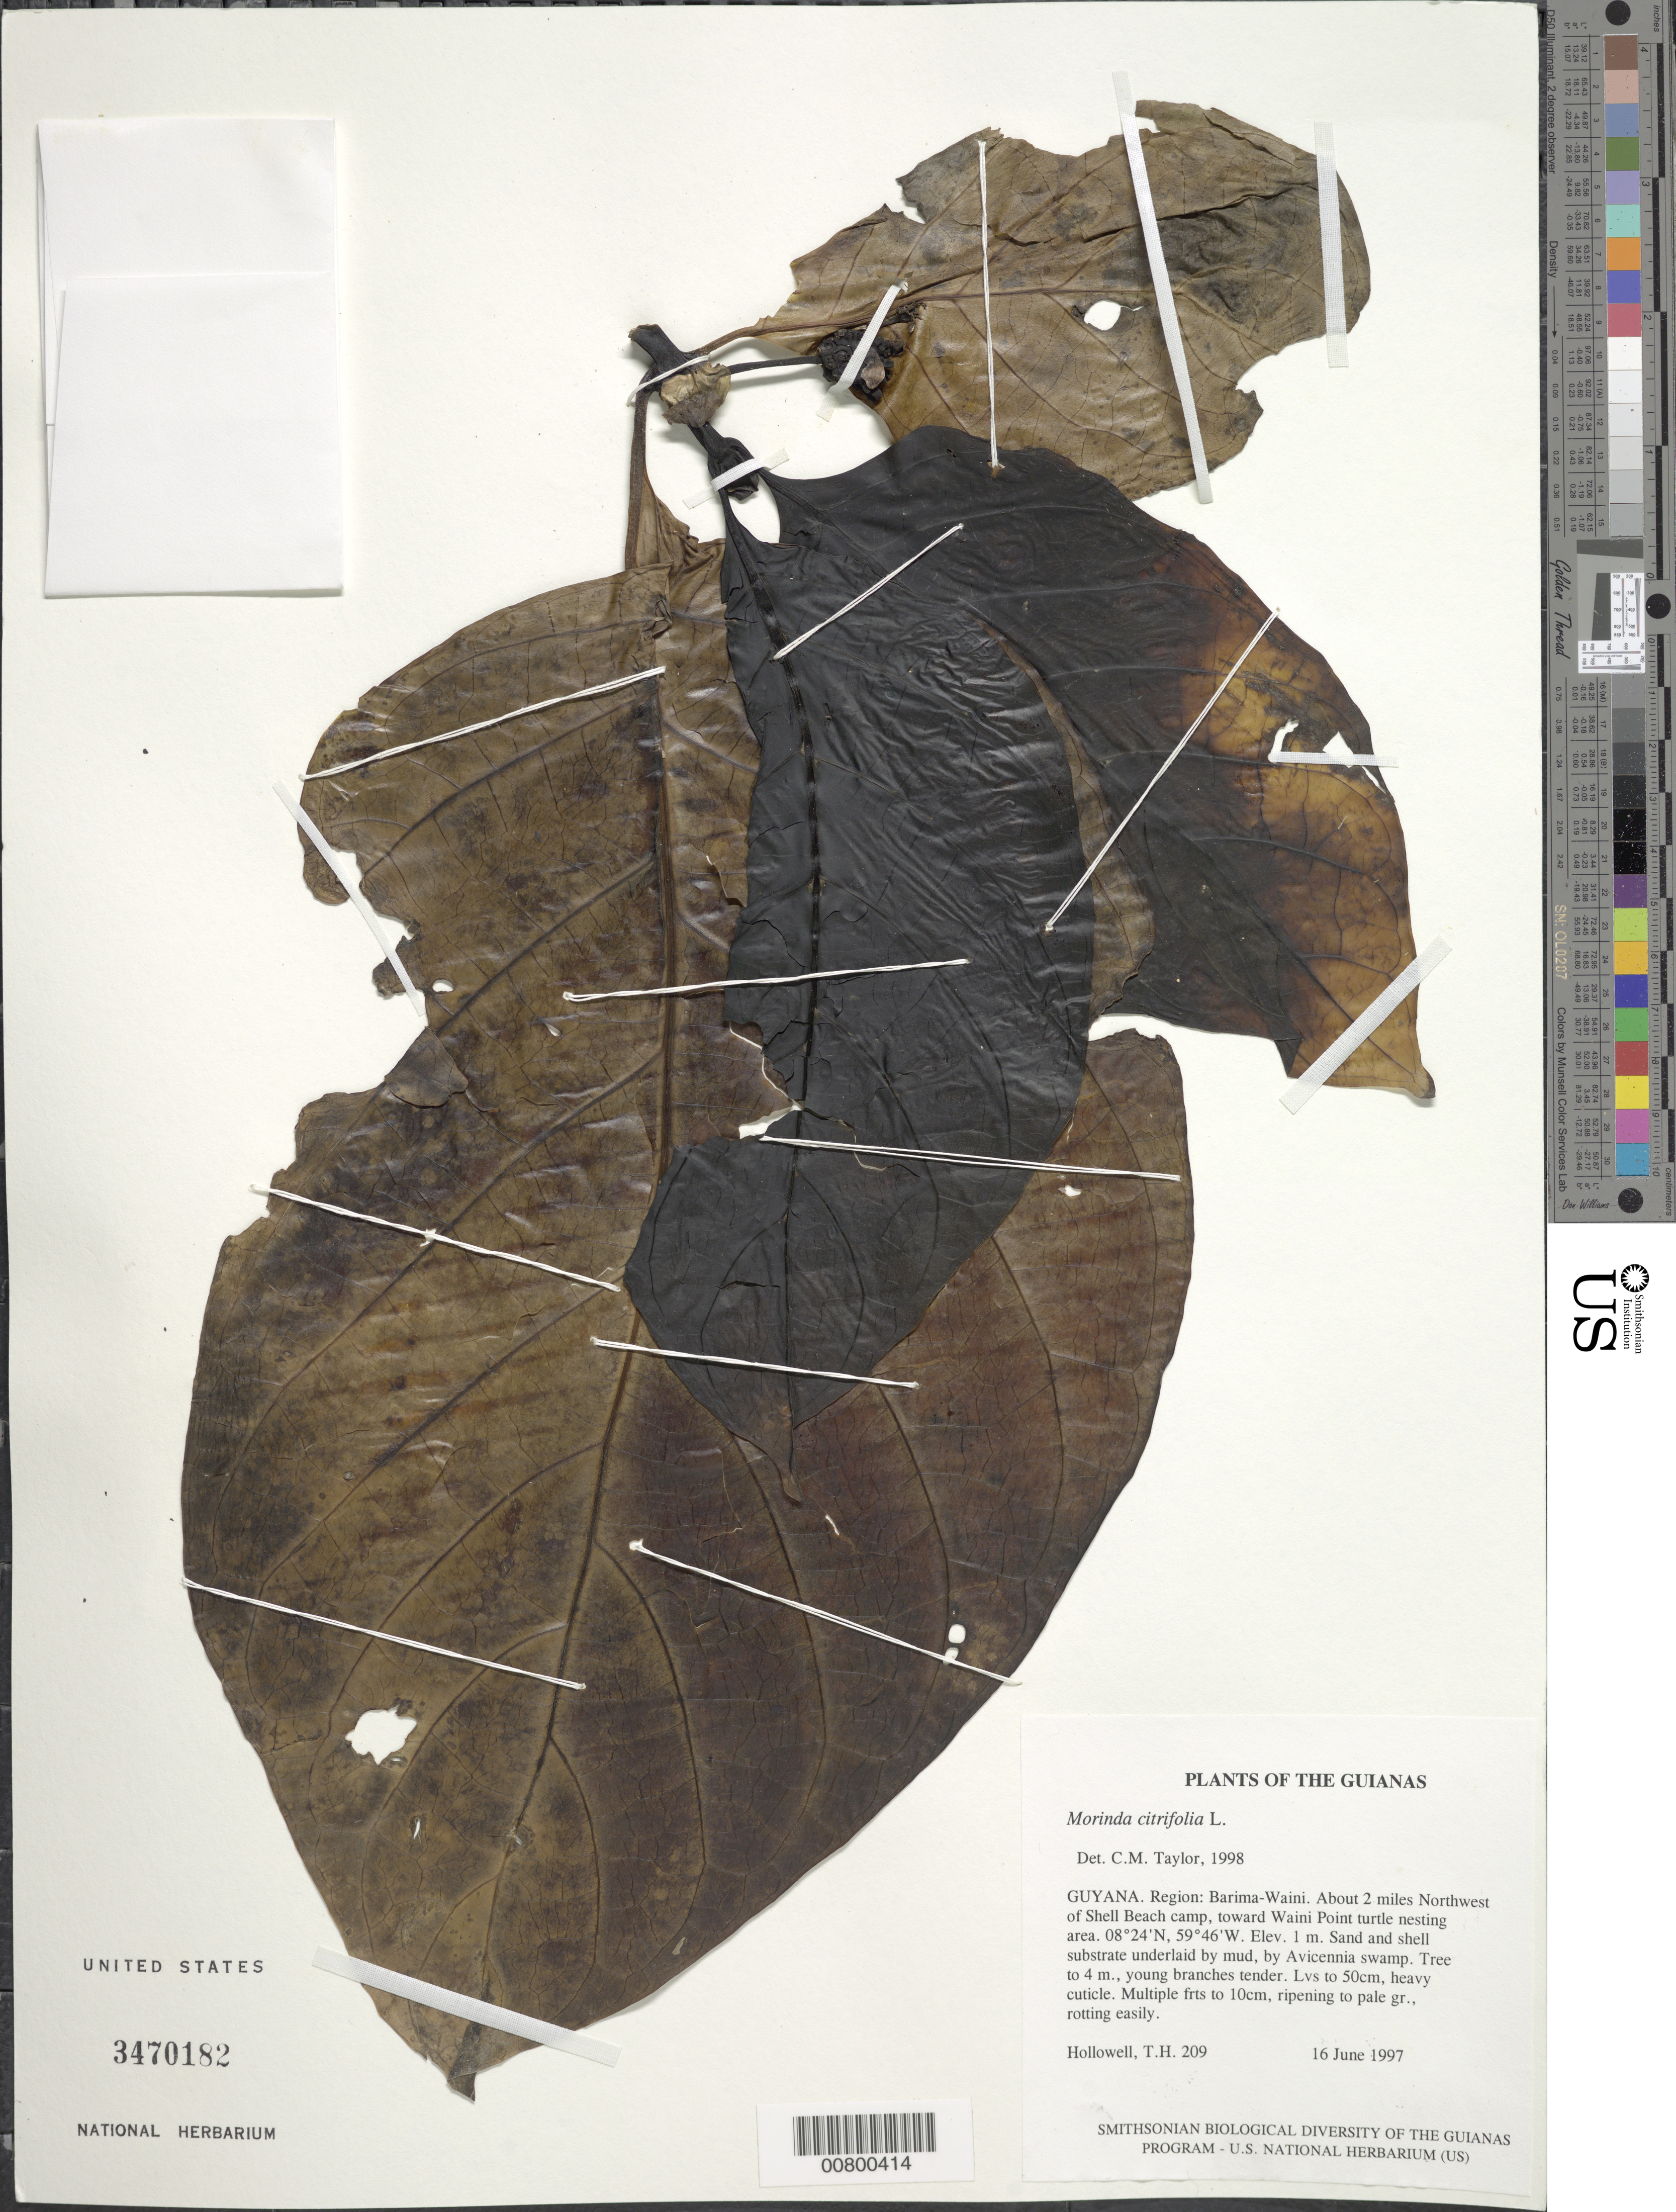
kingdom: Plantae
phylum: Tracheophyta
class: Magnoliopsida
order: Lamiales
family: Linderniaceae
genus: Lindernia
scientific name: Lindernia diffusa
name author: (L.) Wettst.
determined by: Qualls, D. A.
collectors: J. A. Molina & F. A. Barkley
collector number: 18v 187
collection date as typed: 24-Nov-48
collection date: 1948-11-24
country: Venezuela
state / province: Amazonas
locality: Río Orinoco en los alrededores de San Fernando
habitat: Terrenos arenosos y húmedos a orillas del río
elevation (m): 250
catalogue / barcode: US 2103300-2